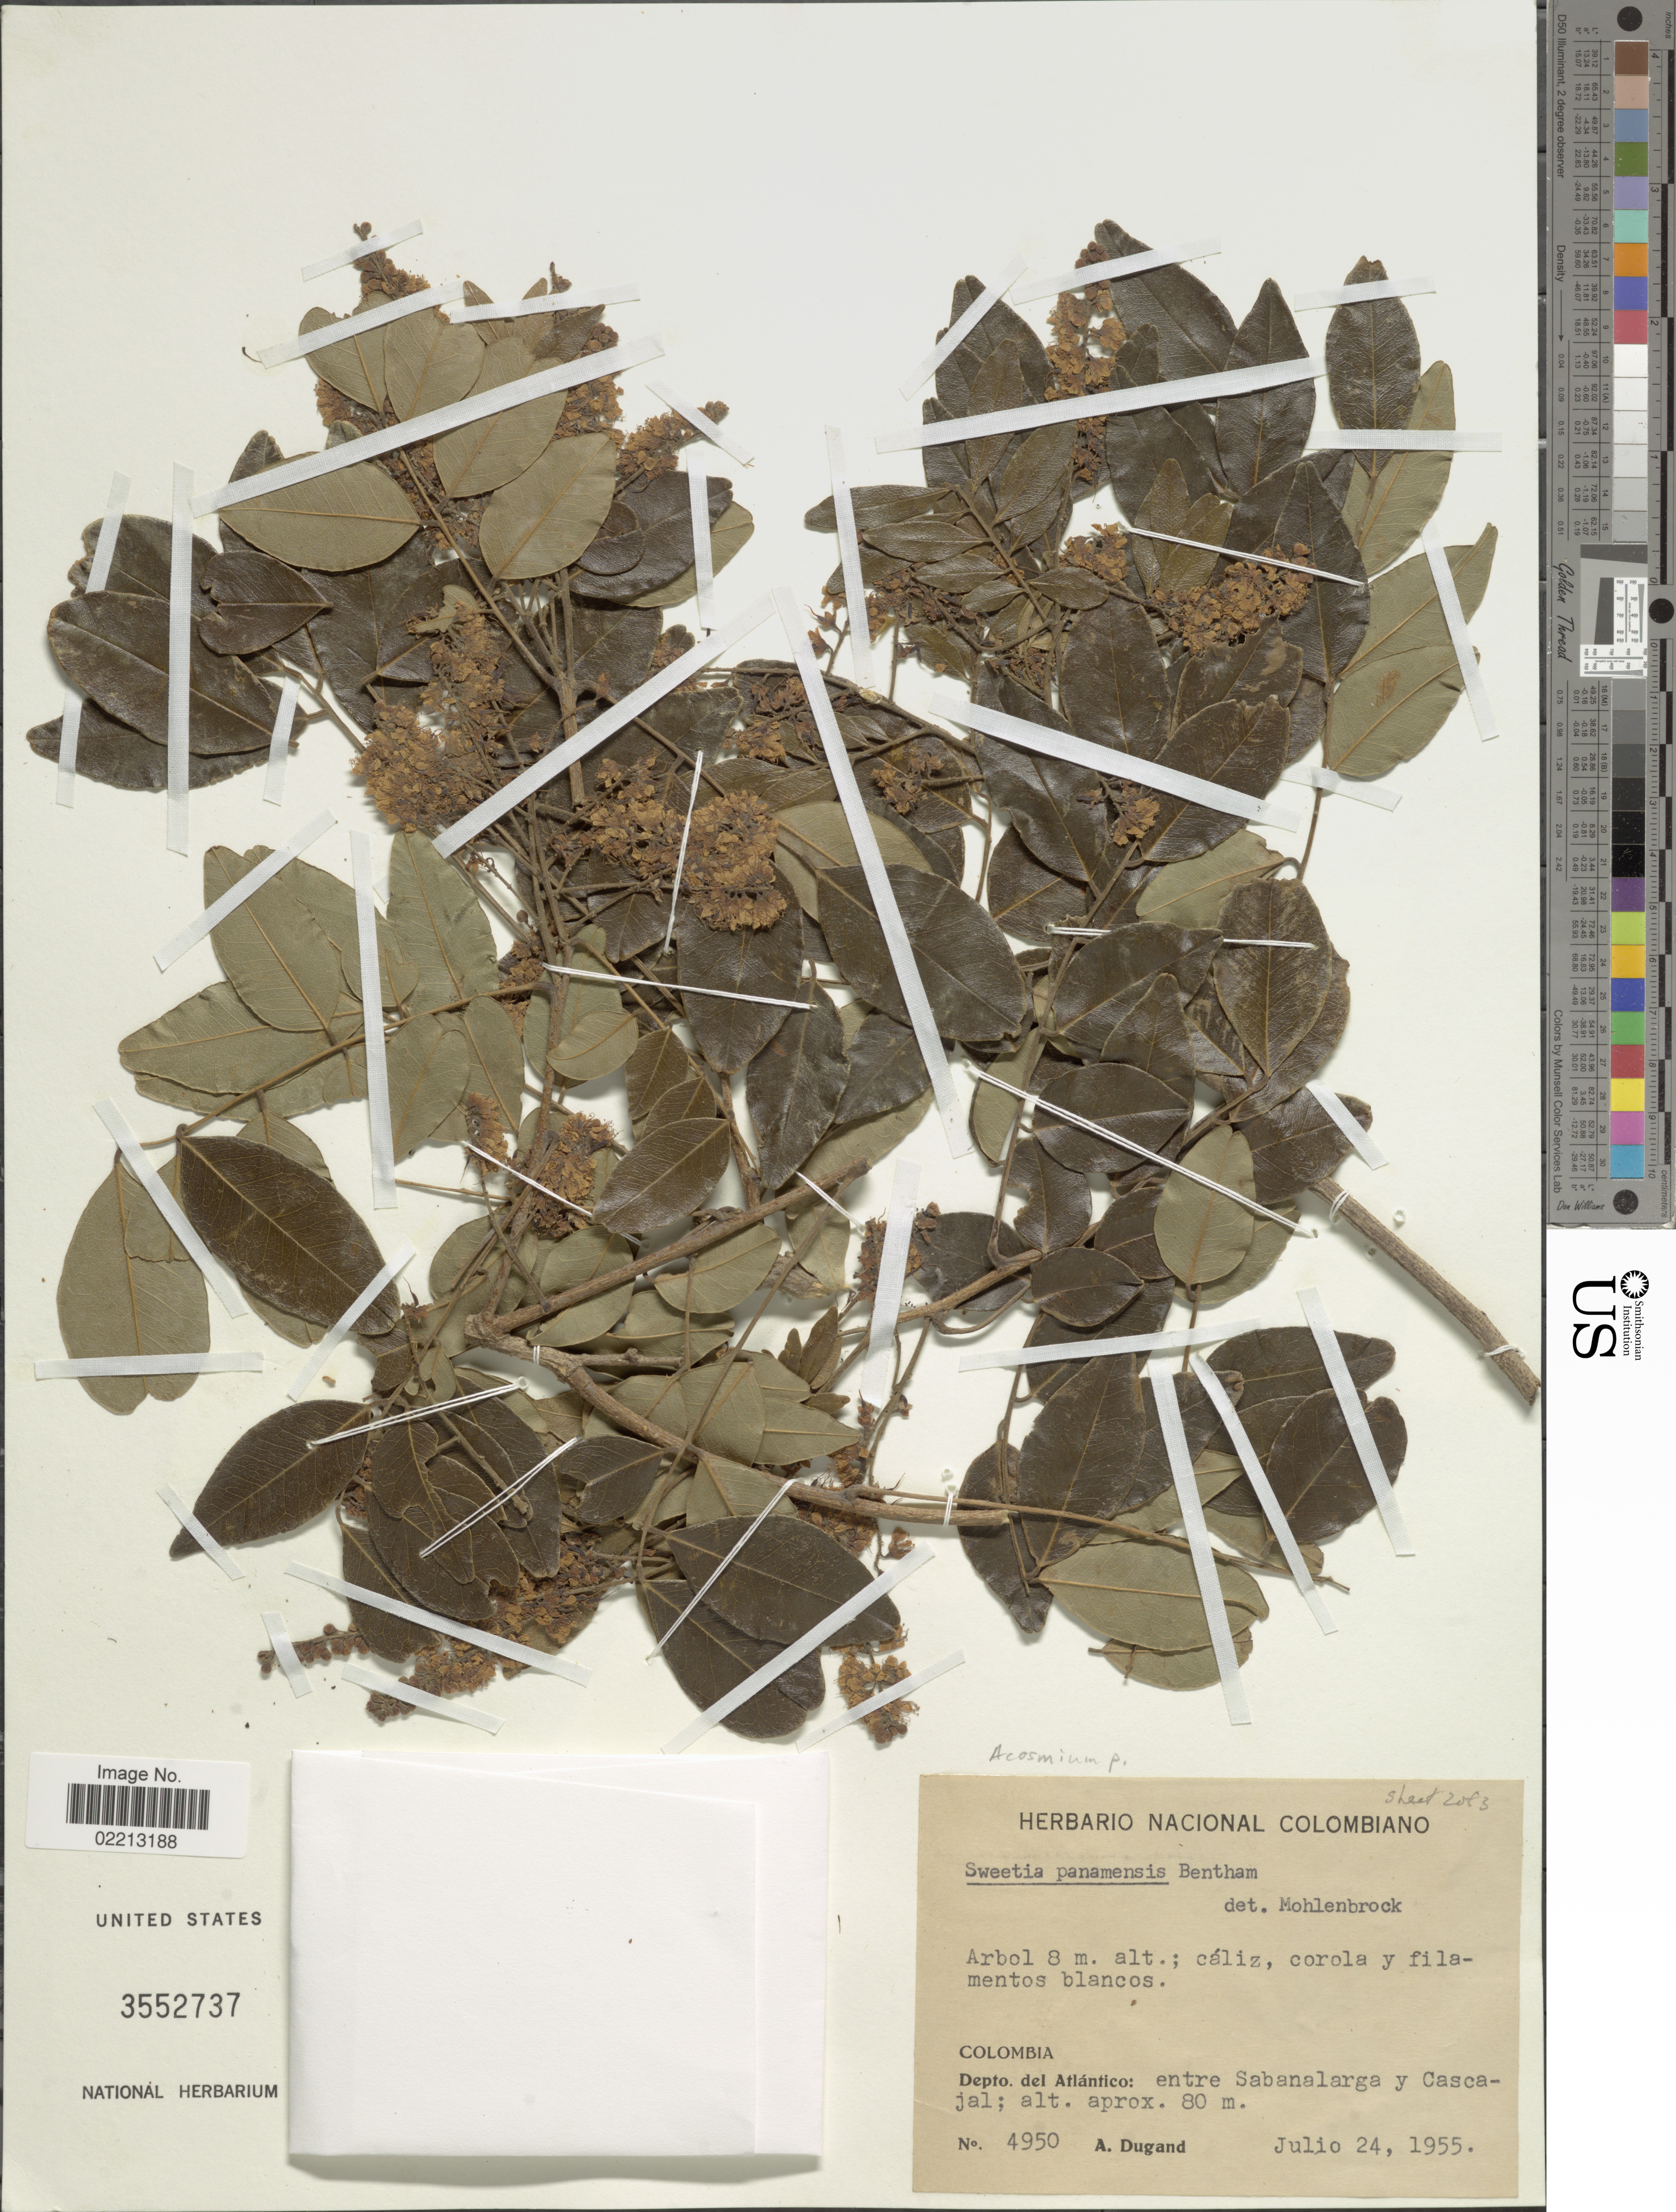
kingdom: Plantae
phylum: Tracheophyta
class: Magnoliopsida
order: Fabales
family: Fabaceae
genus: Acosmium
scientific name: Acosmium panamense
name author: (Benth.) Yakovlev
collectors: A. Dugand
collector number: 4950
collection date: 1955-07-24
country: Colombia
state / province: Atlántico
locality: Entre Sabnalarga y Cascajal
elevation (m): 80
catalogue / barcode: US 3552737